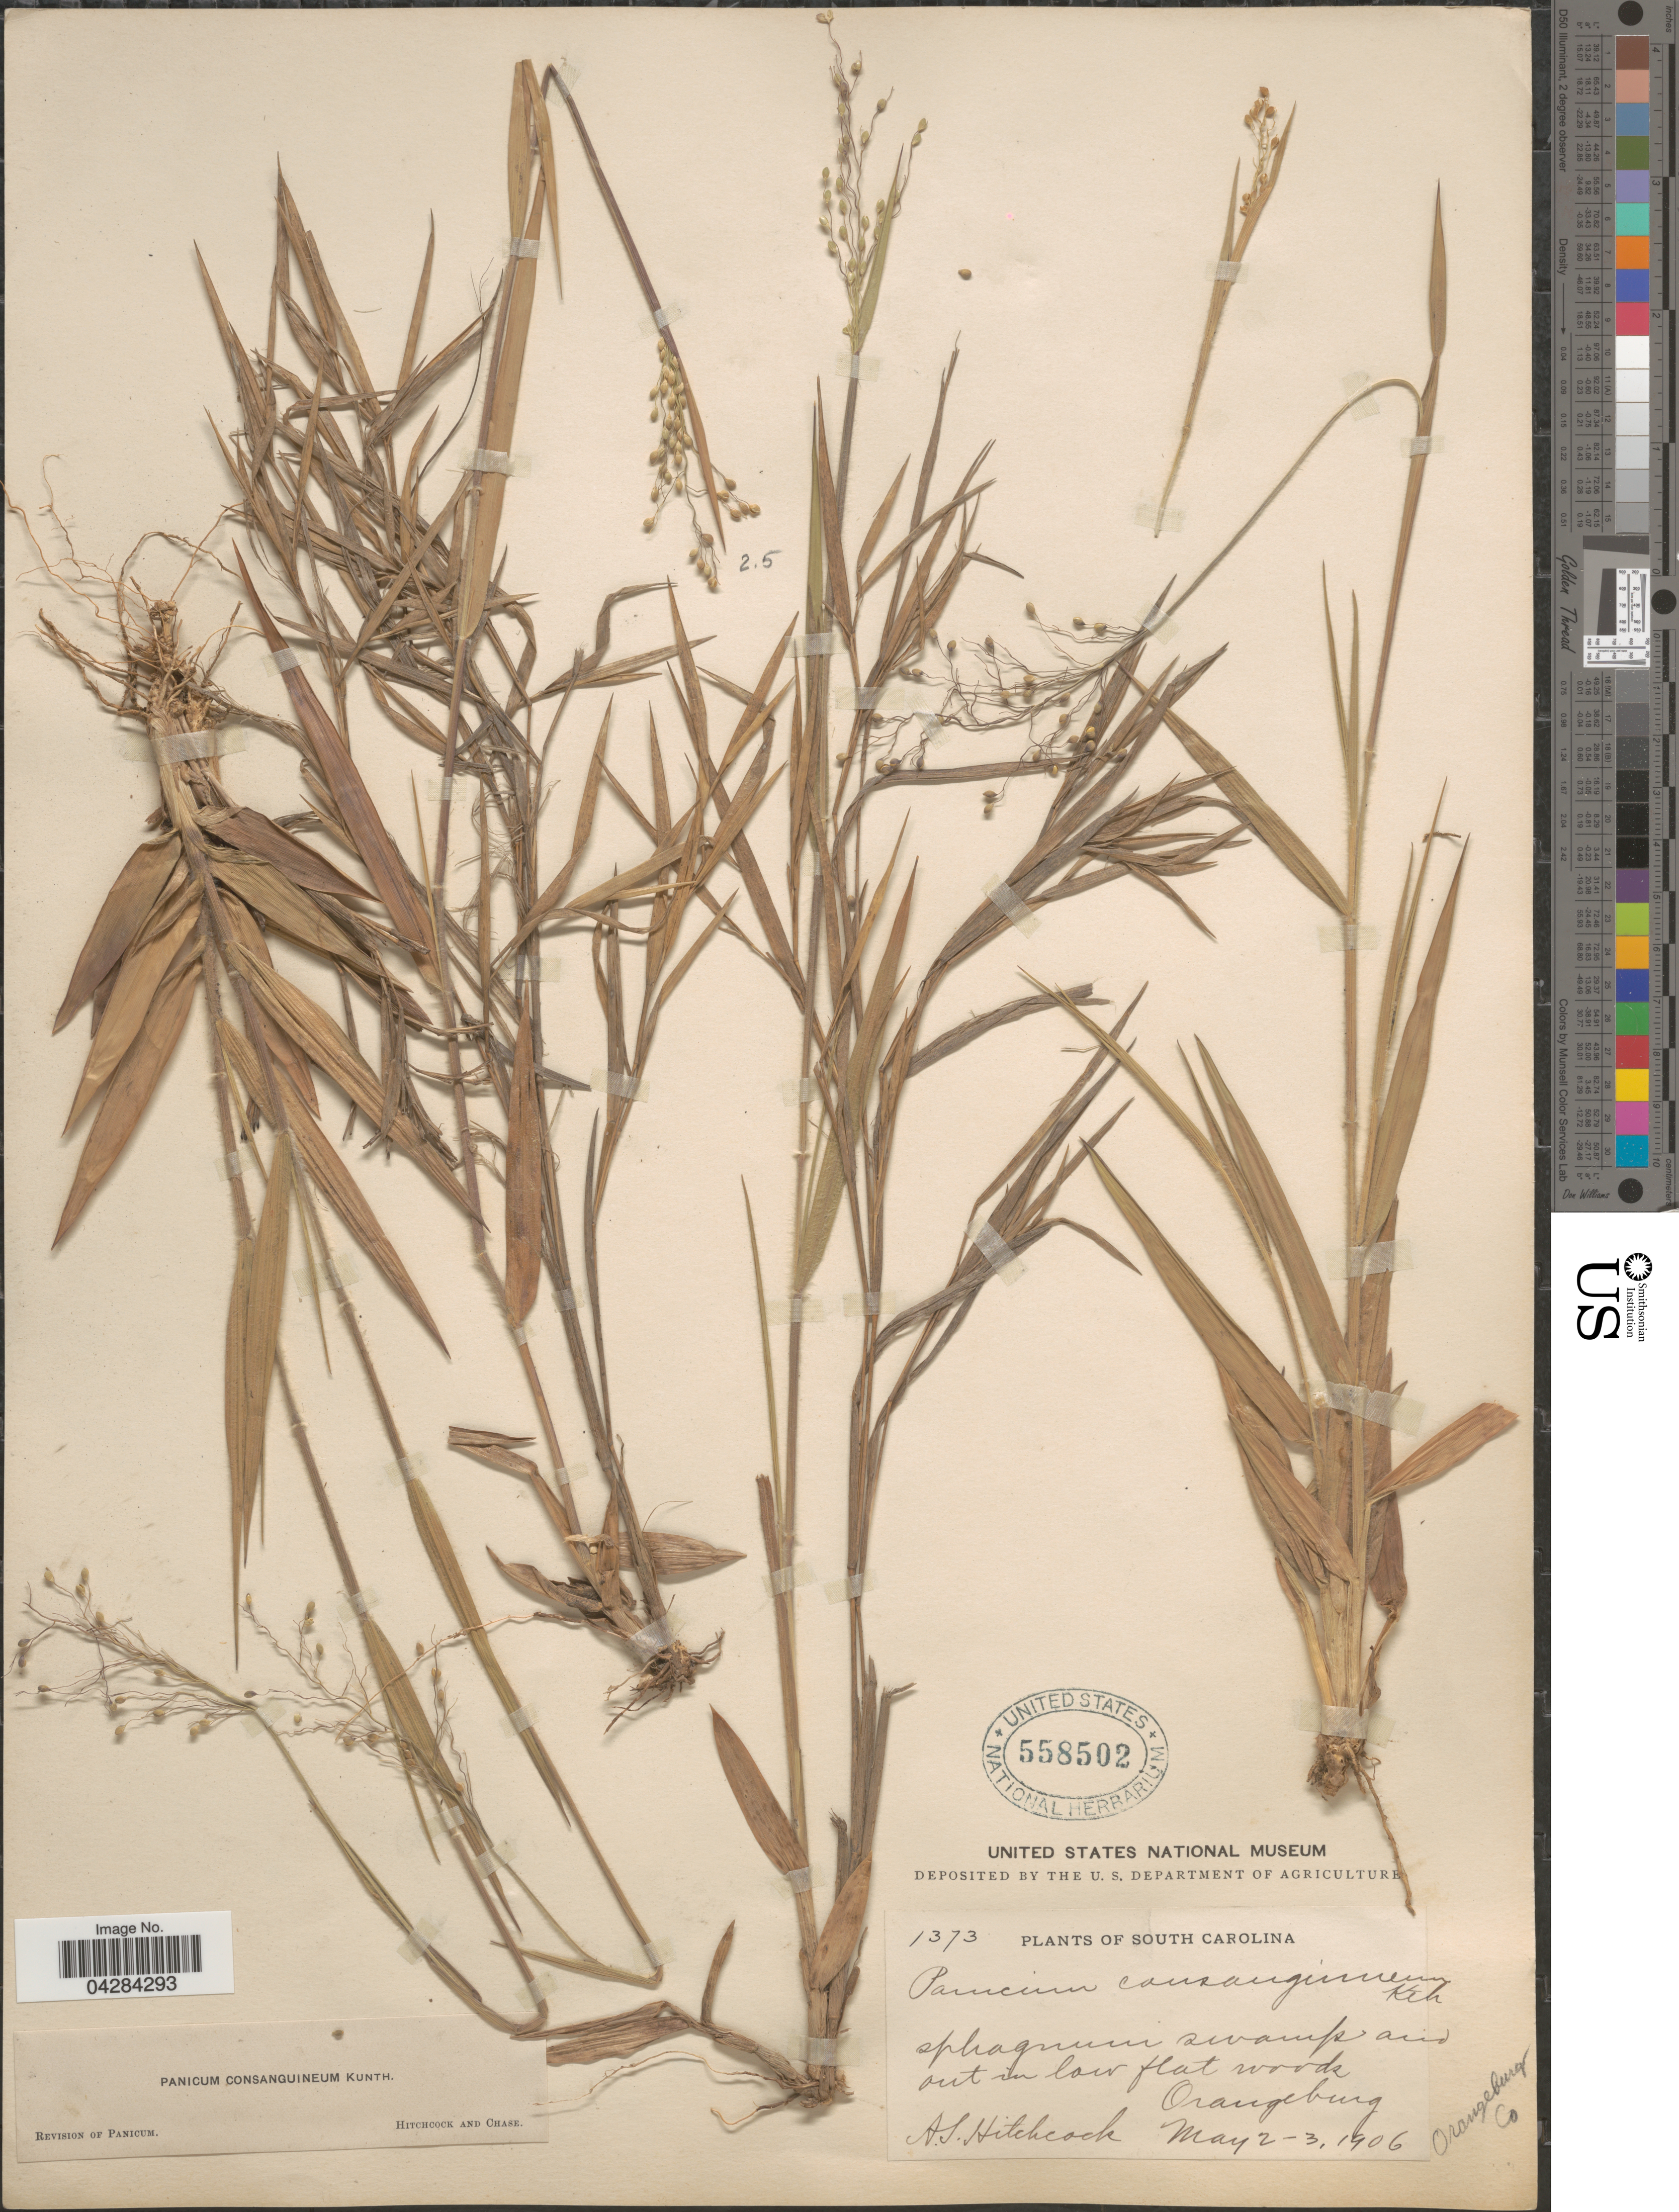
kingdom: Plantae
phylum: Tracheophyta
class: Liliopsida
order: Poales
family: Poaceae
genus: Dichanthelium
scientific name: Dichanthelium ovale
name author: (Elliott) Gould & C.A. Clark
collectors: A. S. Hitchcock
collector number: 1373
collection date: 1906-05-02/1906-05-03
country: United States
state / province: South Carolina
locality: Sphagnum swamp and out in low flat woods. Orangeburg. Orangeburg Co.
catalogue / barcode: US 558502